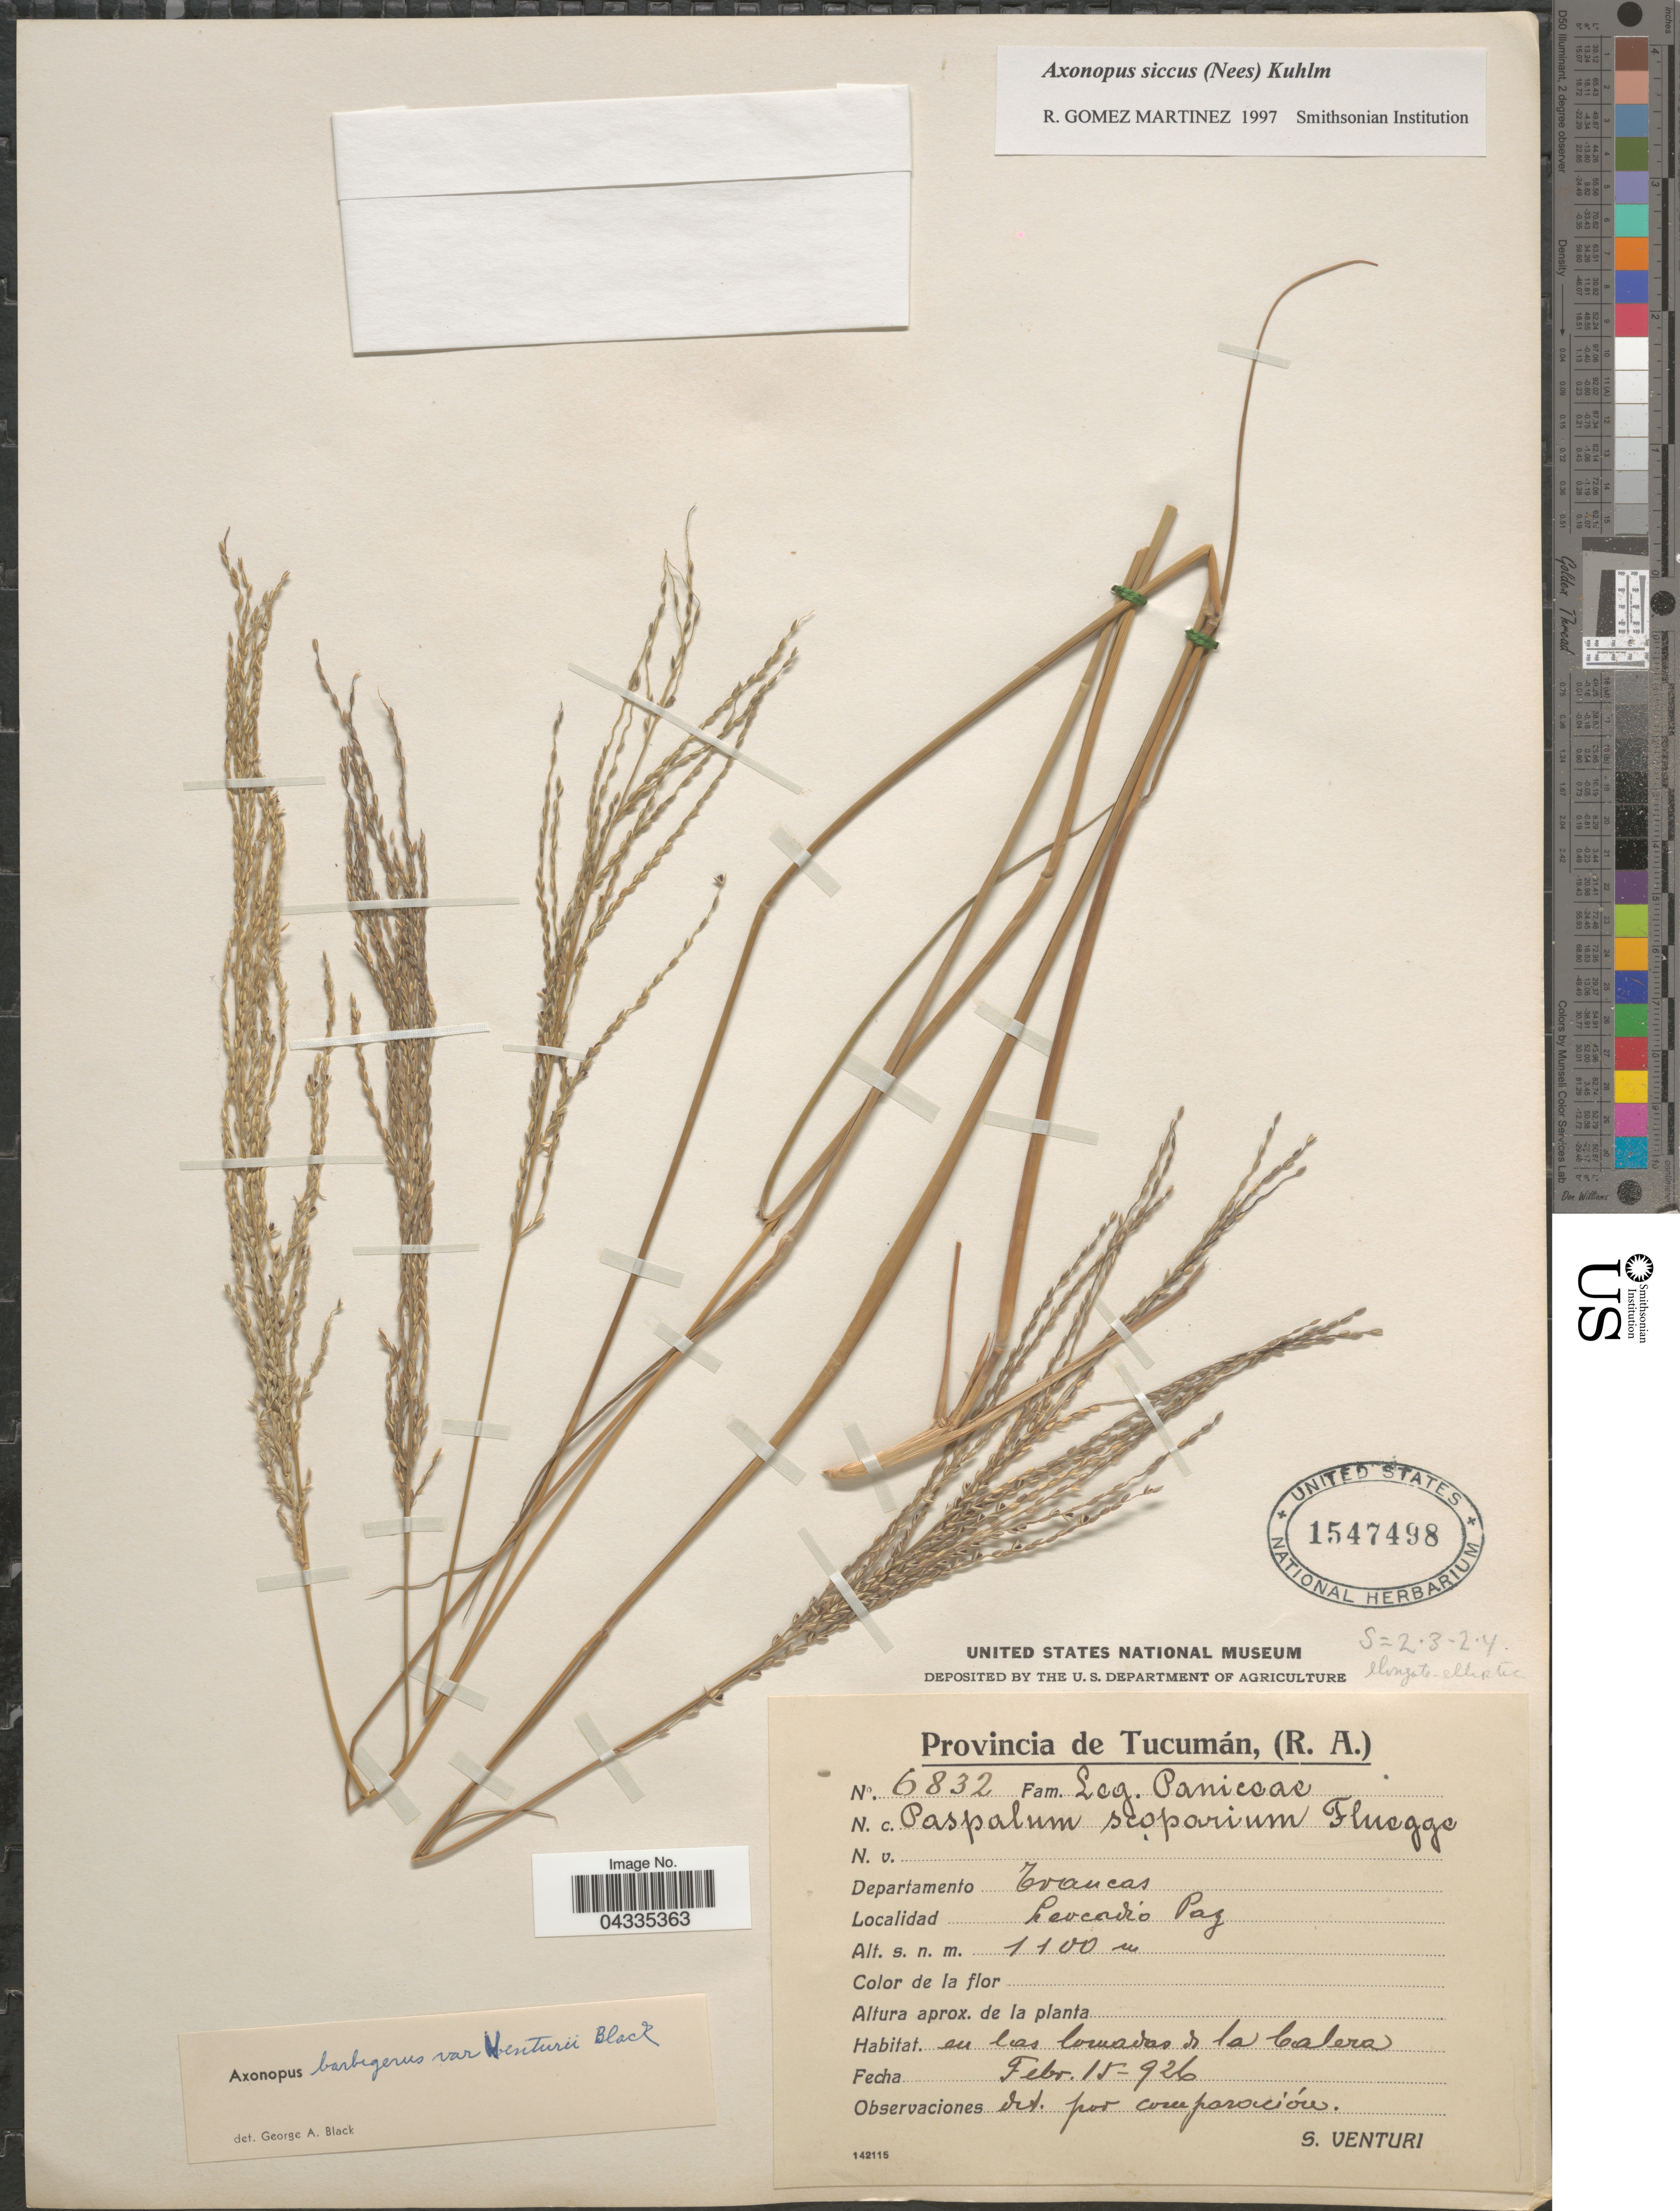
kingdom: Plantae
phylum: Tracheophyta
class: Liliopsida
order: Poales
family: Poaceae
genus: Axonopus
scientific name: Axonopus siccus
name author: (Nees) Kuhlm.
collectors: S. Venturi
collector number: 6832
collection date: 1926-02-15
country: Argentina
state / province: Tucuman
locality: (R.A.) Departamento Trancas. Leocadio Paz.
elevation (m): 1100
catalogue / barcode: US 1547498